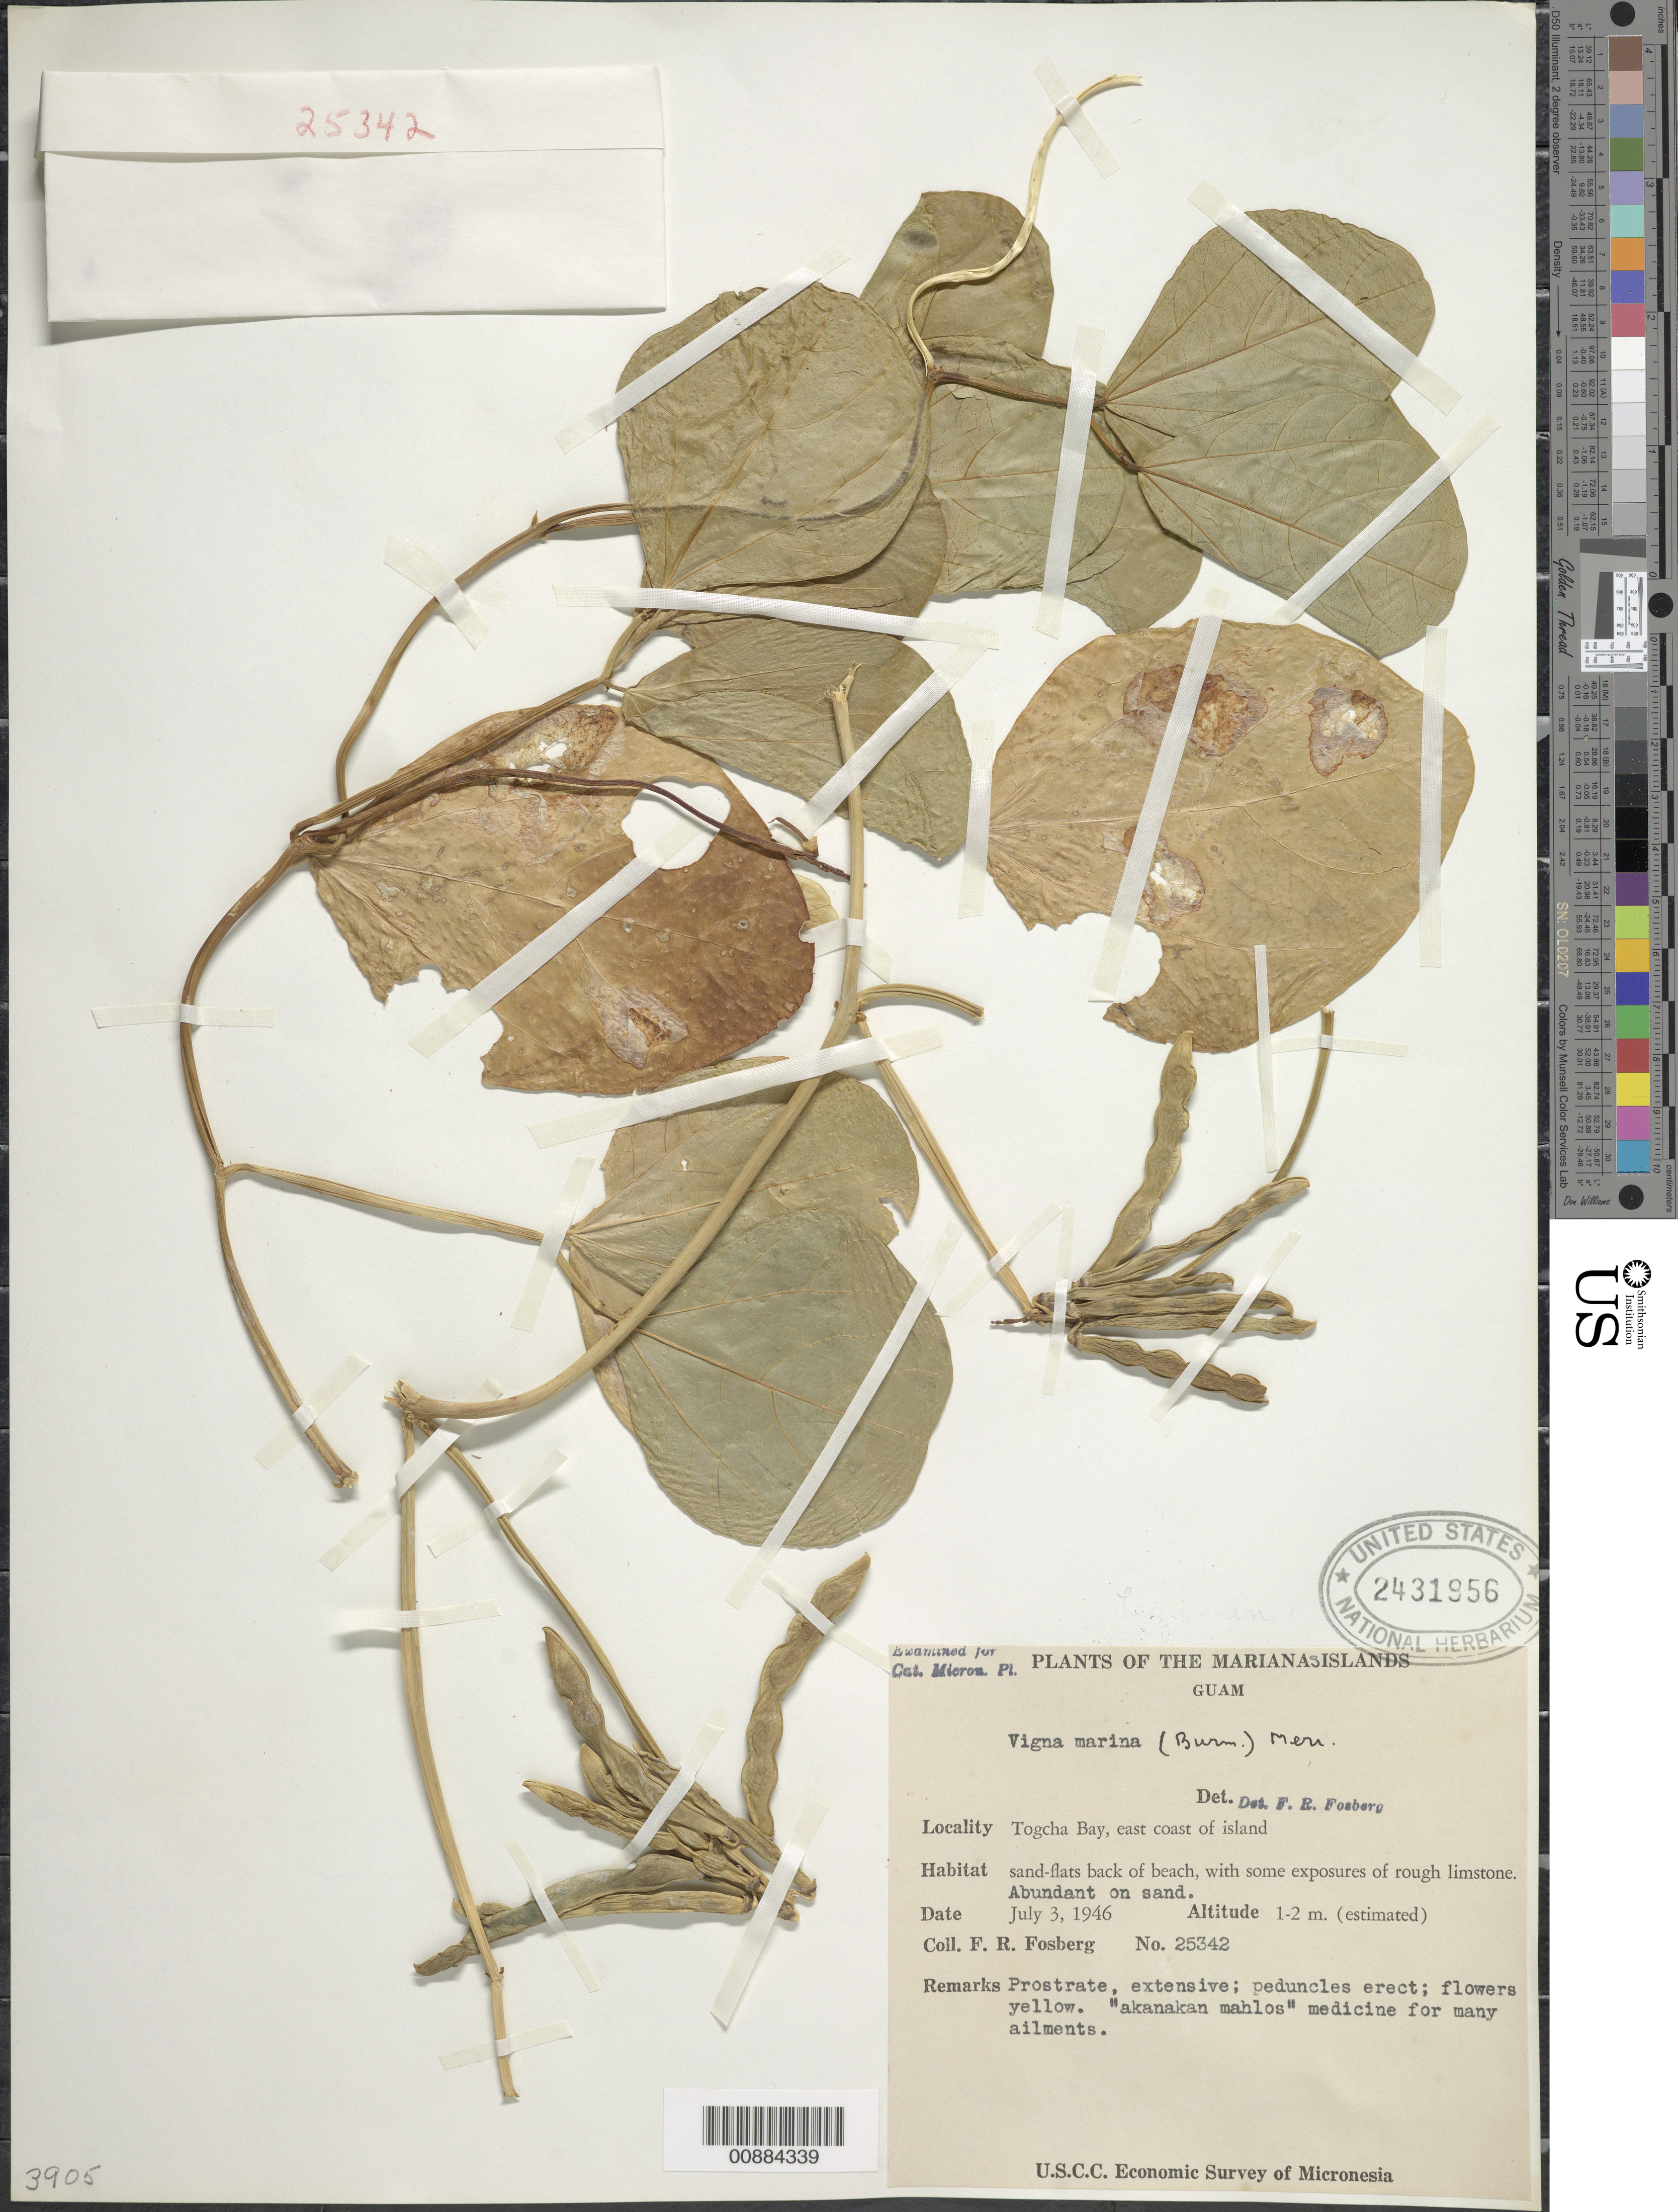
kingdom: Plantae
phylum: Tracheophyta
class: Magnoliopsida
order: Fabales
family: Fabaceae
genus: Vigna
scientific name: Vigna marina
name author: (Burm.) Merr.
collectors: F. R. Fosberg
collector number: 25342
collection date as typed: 03 Jul 1946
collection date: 1946-07-03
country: Guam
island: Guam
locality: Togcha Ban, E coast of island.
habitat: Sand-flats of beach, with some exposures of rough limestone.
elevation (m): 1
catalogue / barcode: US 2431956